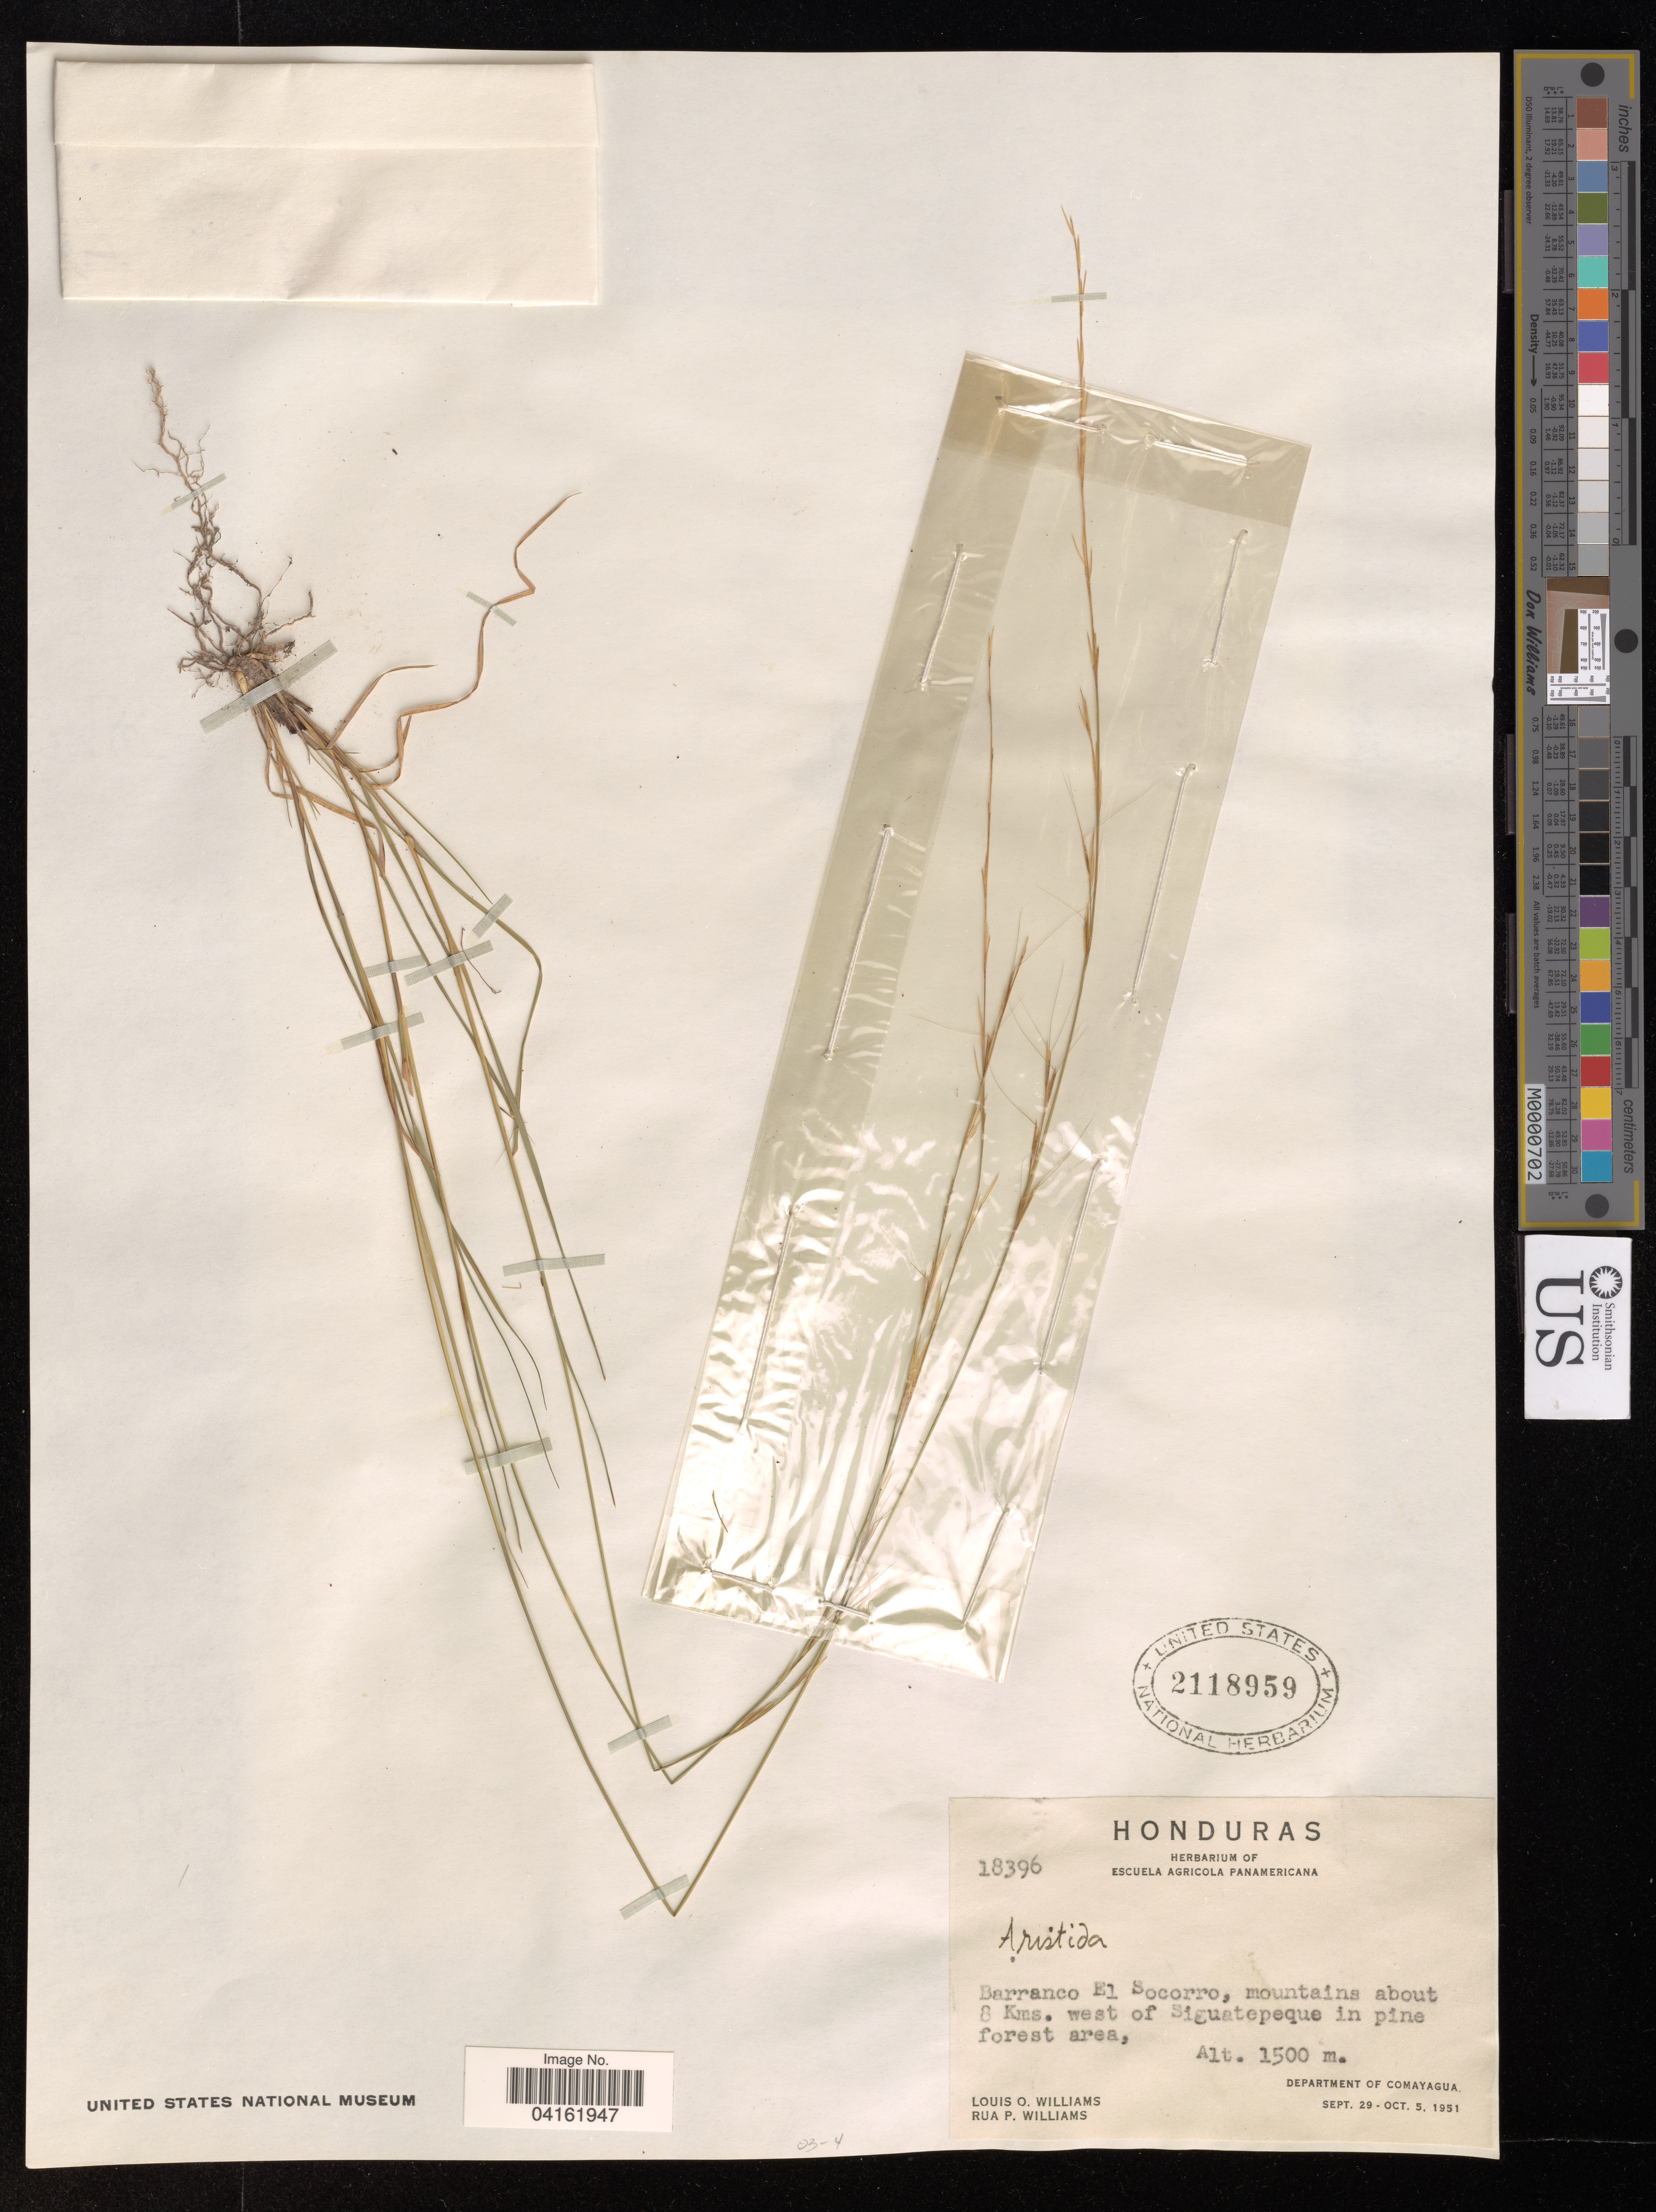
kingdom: Plantae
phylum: Tracheophyta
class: Liliopsida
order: Poales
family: Poaceae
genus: Aristida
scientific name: Aristida sp.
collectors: L. O. Williams & R. P. Williams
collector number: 18396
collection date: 1951-09-29/1951-10-05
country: Honduras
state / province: Comayagua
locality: Barranco El Socorro, mountains about 8 Kms. west of Siguatepeque in pine forest area.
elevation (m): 1500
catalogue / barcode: US 2118959